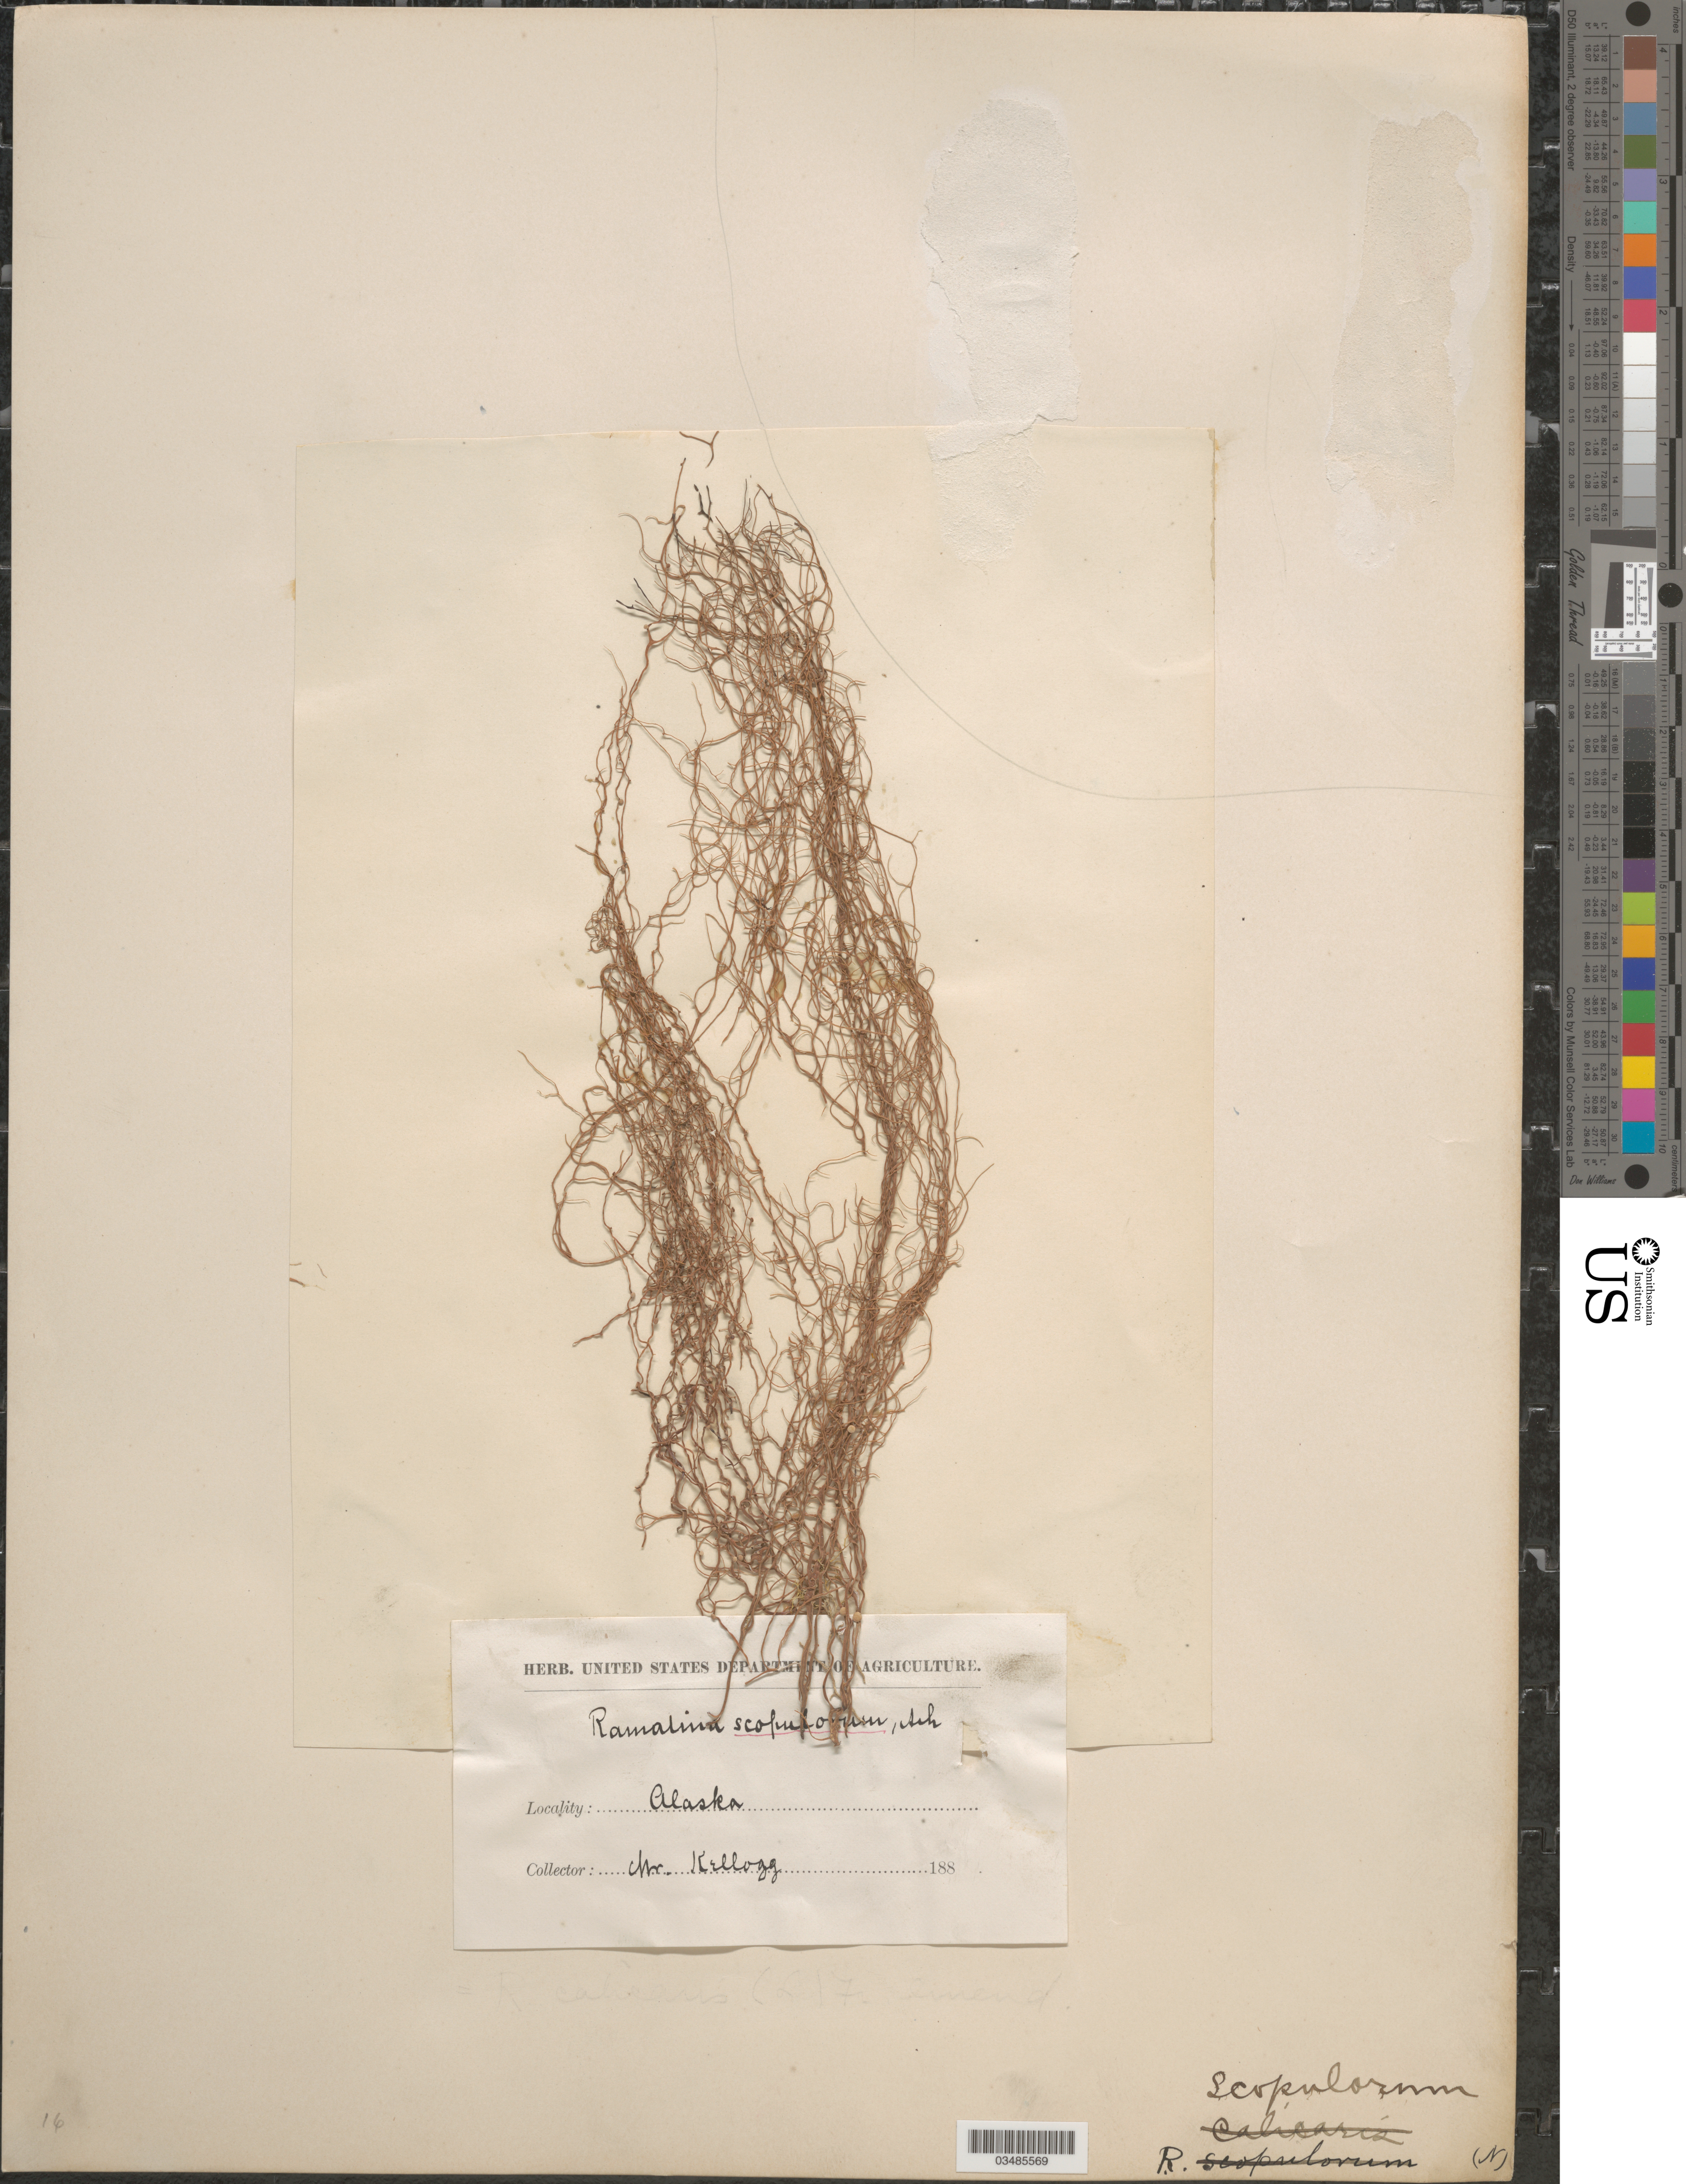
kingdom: Fungi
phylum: Ascomycota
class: Lecanoromycetes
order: Lecanorales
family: Parmeliaceae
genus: Parmelia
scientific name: Parmelia sp.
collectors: -- Kellogg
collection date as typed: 188-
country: United States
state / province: Alaska